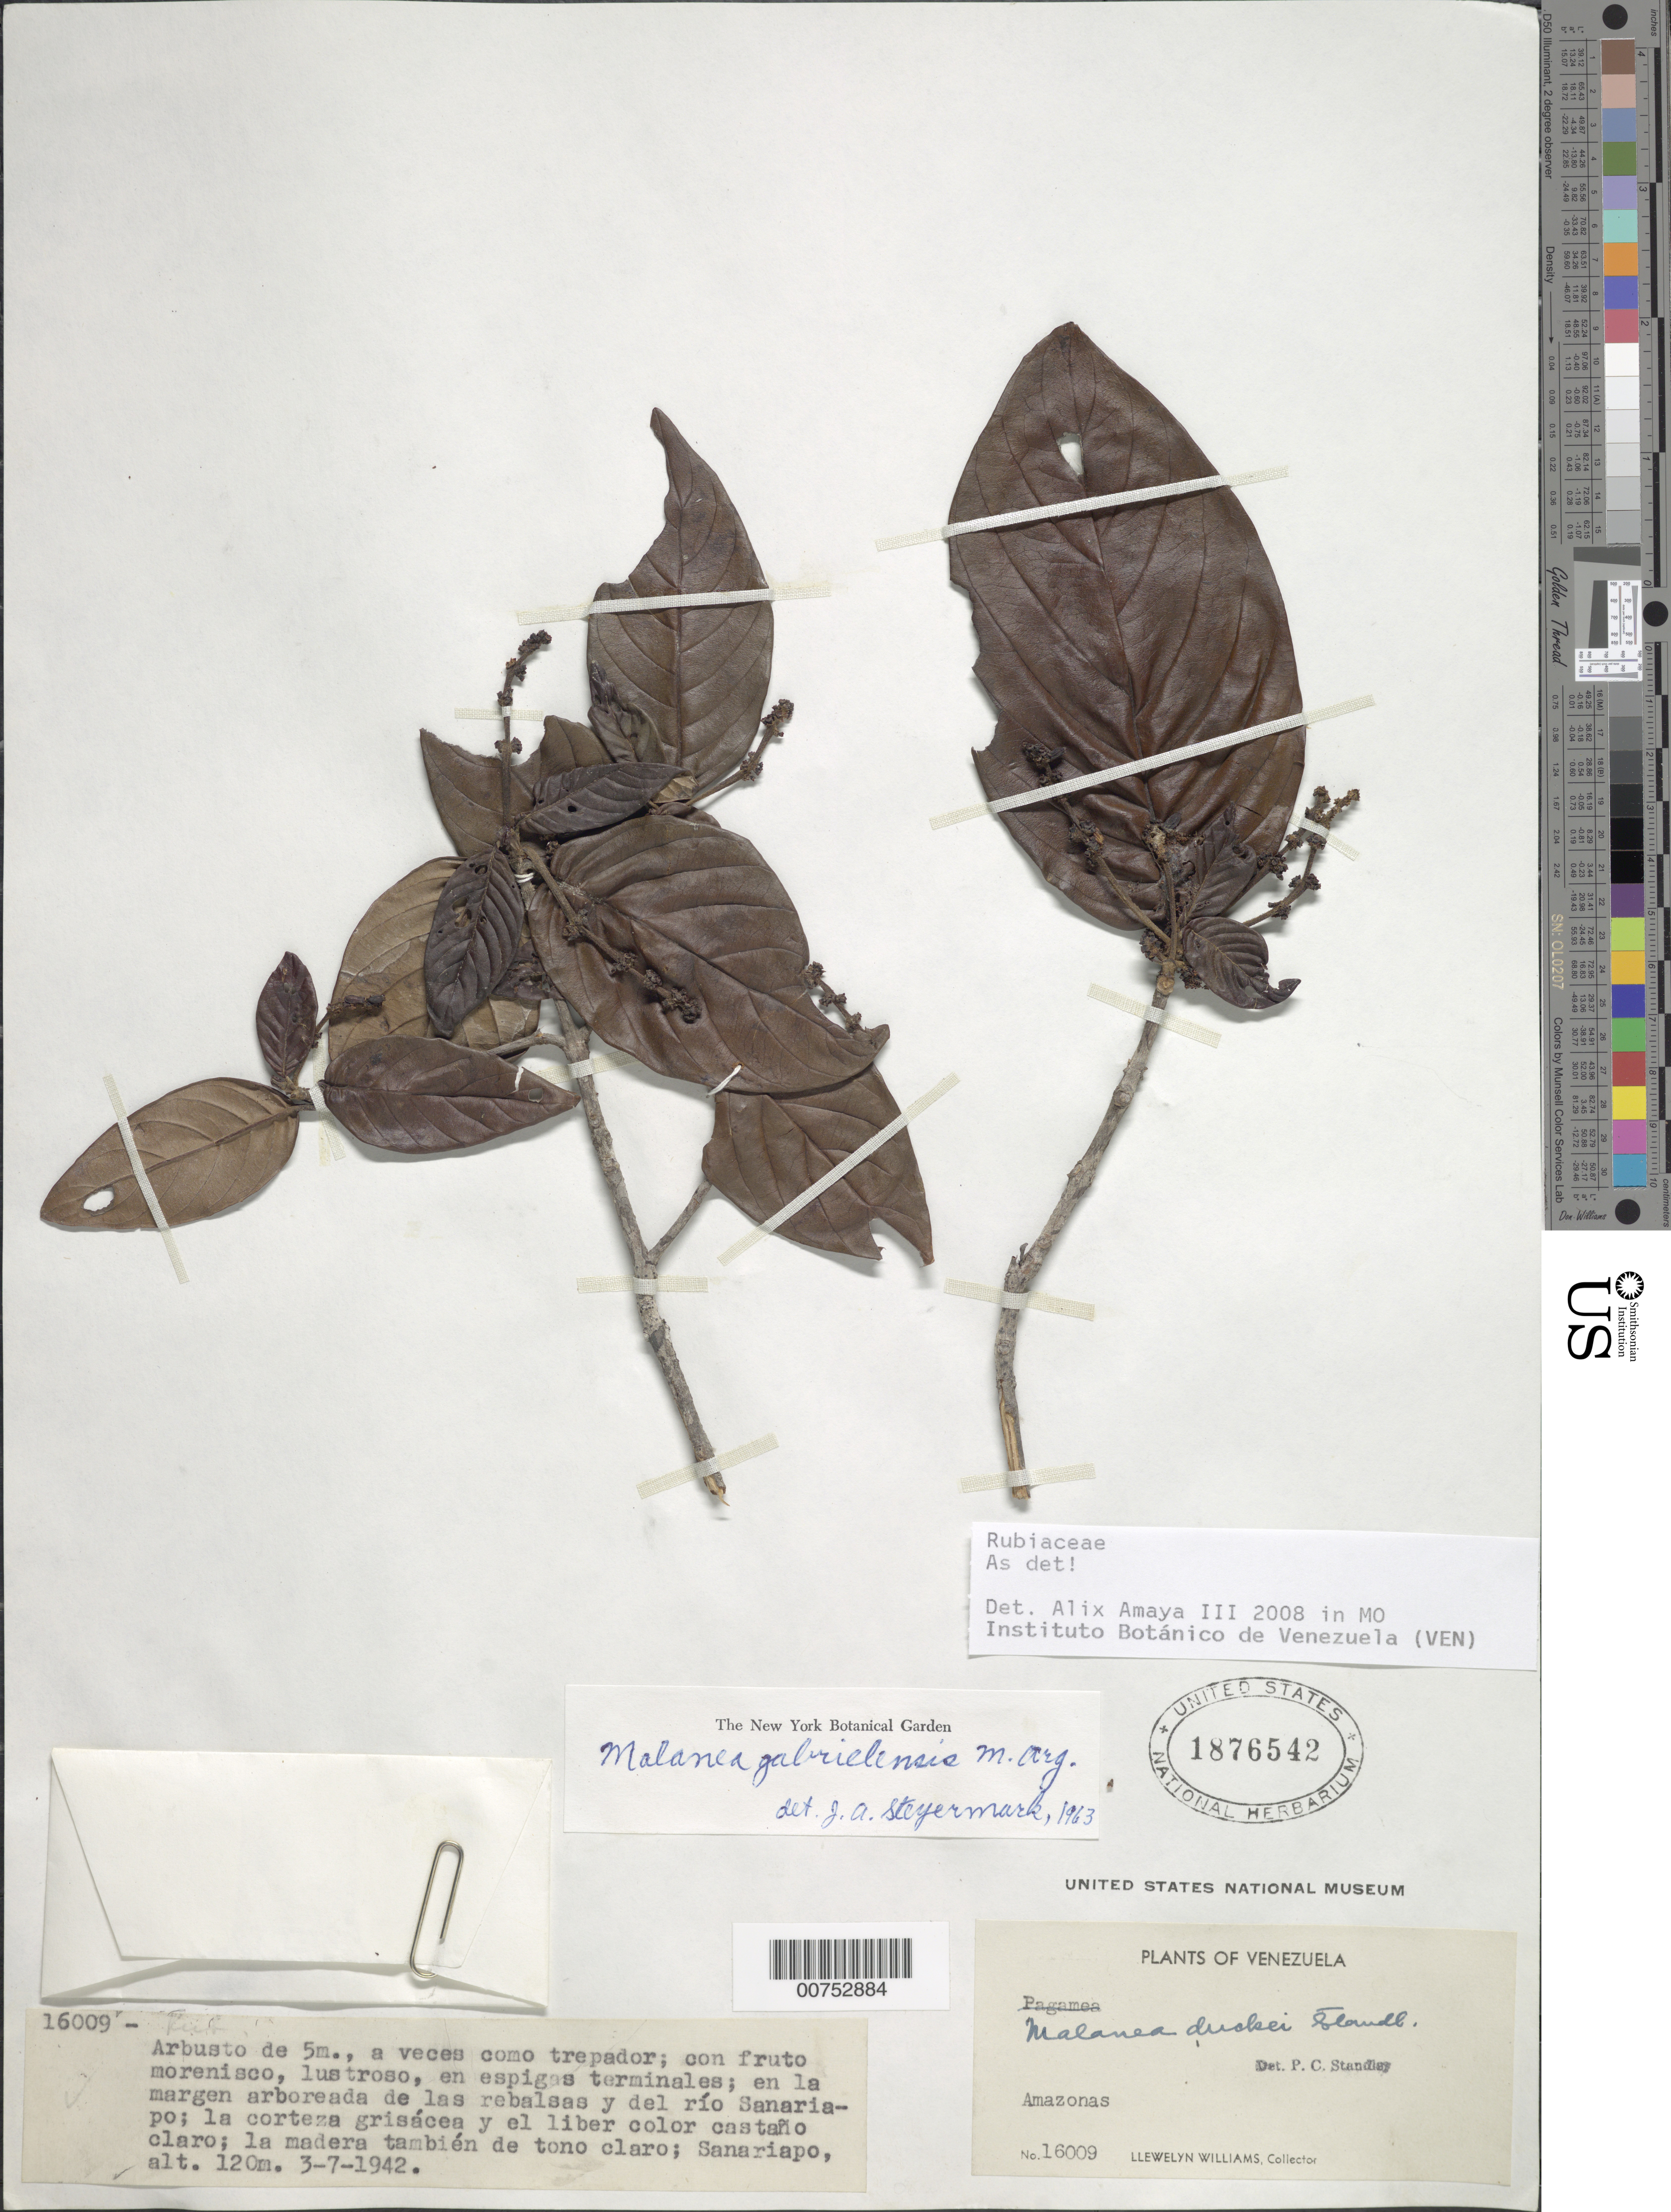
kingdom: Plantae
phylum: Tracheophyta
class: Magnoliopsida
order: Gentianales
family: Rubiaceae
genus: Malanea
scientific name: Malanea gabrielensis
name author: Müll. Arg.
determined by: Steyermark, Julian A., (VEN)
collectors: Ll. Williams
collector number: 16009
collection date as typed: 3-Jul-42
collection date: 1942-07-03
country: Venezuela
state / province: Amazonas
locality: Río Sanariapo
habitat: Margen aboreada de las rebalsas y del rio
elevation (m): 120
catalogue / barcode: US 1876542